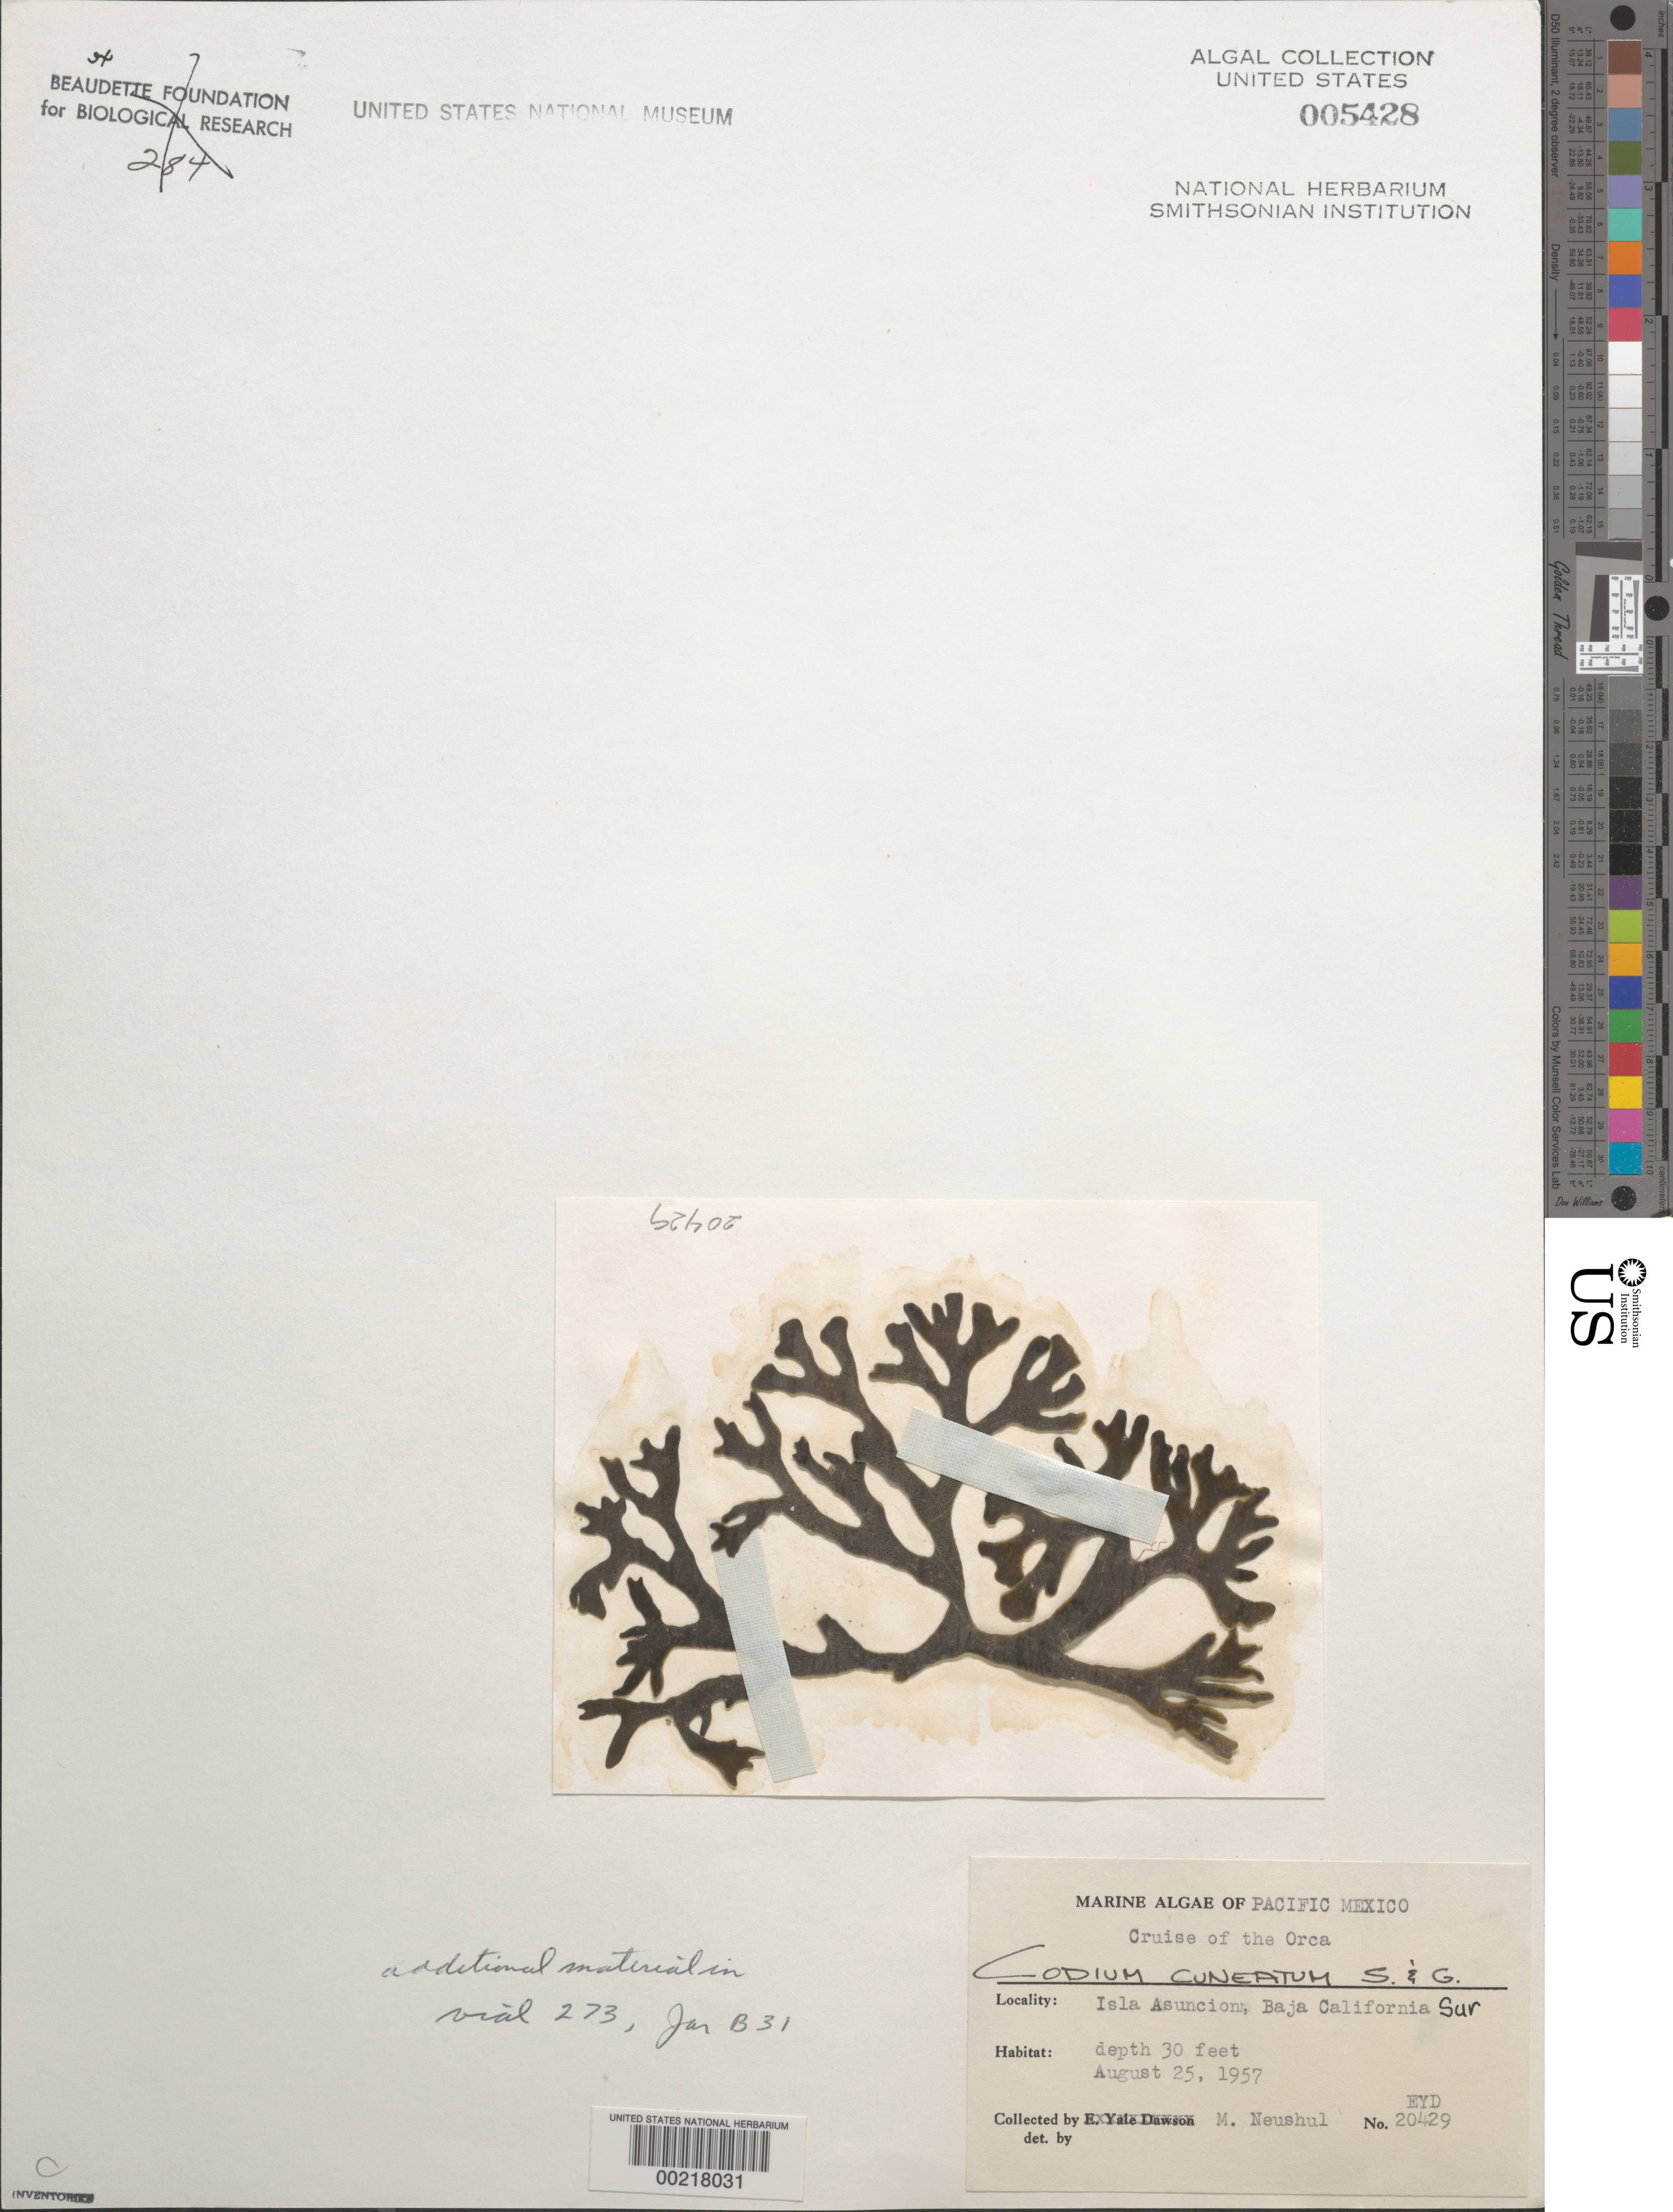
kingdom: Plantae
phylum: Chlorophyta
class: Ulvophyceae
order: Bryopsidales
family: Codiaceae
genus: Codium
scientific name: Codium simulans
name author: Setch. & N.L. Gardner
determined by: Algae name updating Project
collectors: M. Neushul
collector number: EYD 20429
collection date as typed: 25 Aug 1957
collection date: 1957-08-25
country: Mexico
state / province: Baja California Sur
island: Isla Asuncion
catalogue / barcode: US 5428